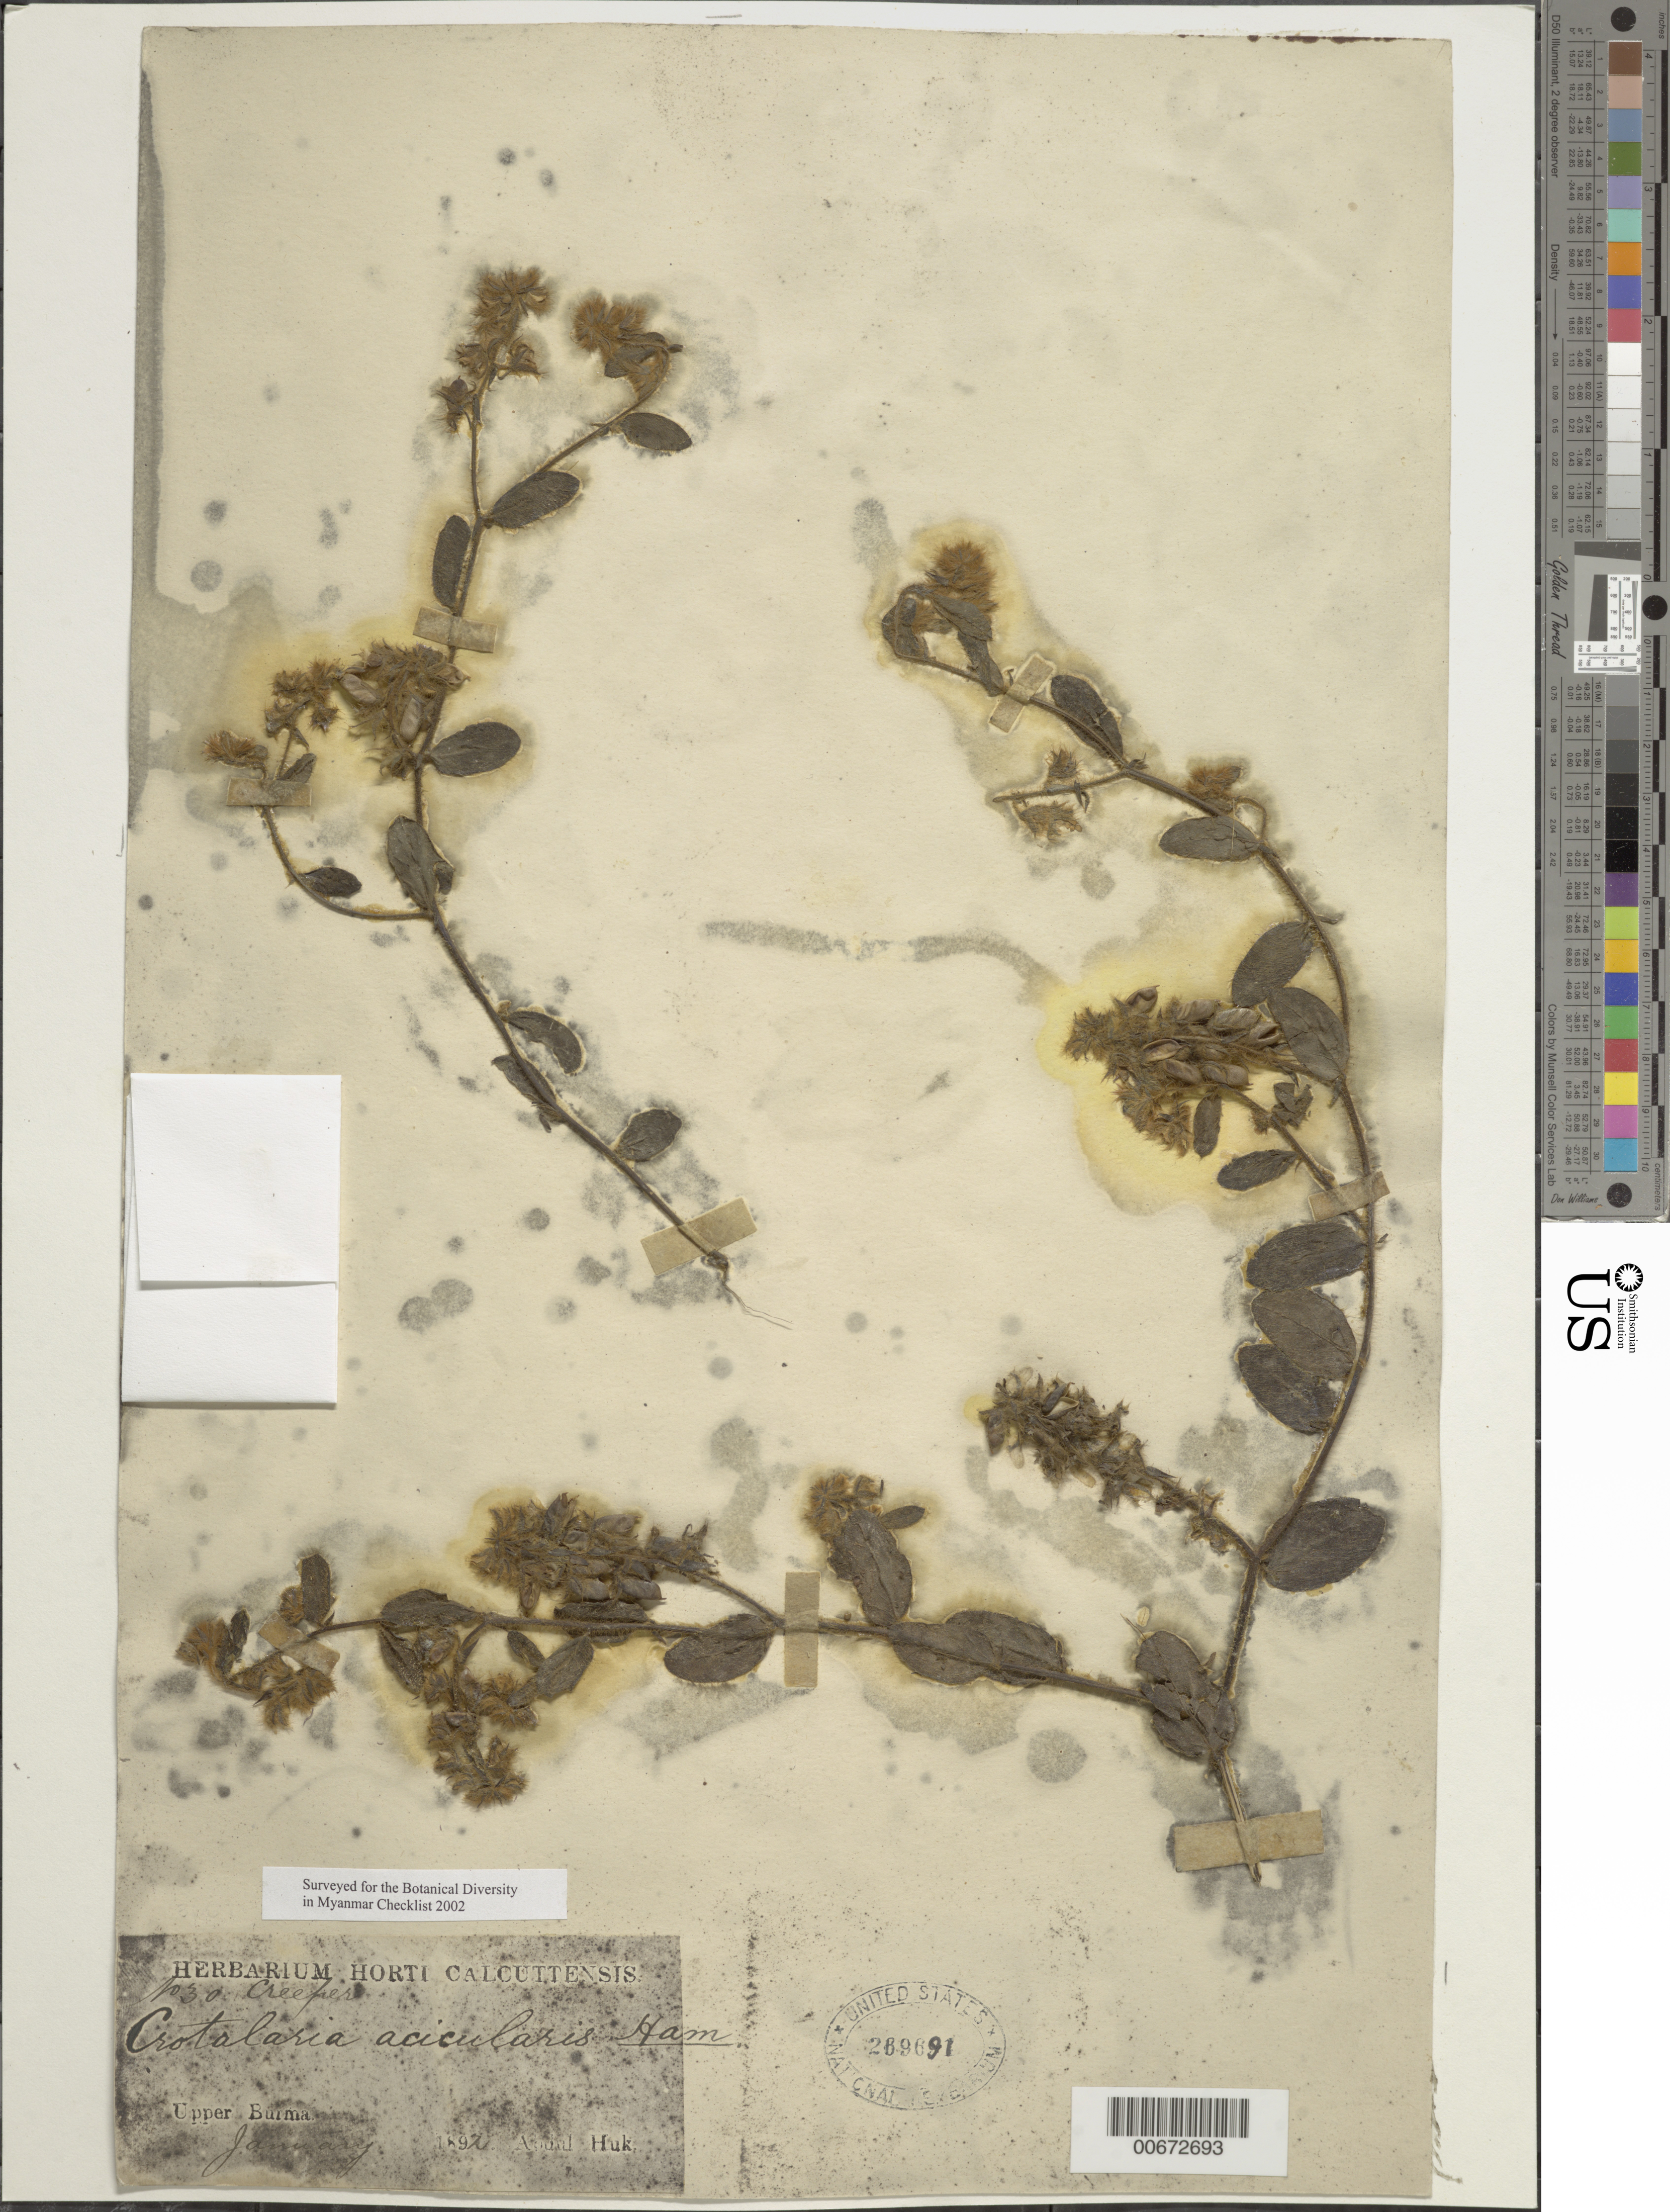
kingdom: Plantae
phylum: Tracheophyta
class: Magnoliopsida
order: Fabales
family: Fabaceae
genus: Crotalaria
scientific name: Crotalaria acicularis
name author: Ham.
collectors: A. Huk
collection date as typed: Jan 1892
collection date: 1892-01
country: Myanmar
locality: Upper Burma.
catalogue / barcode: US 269691